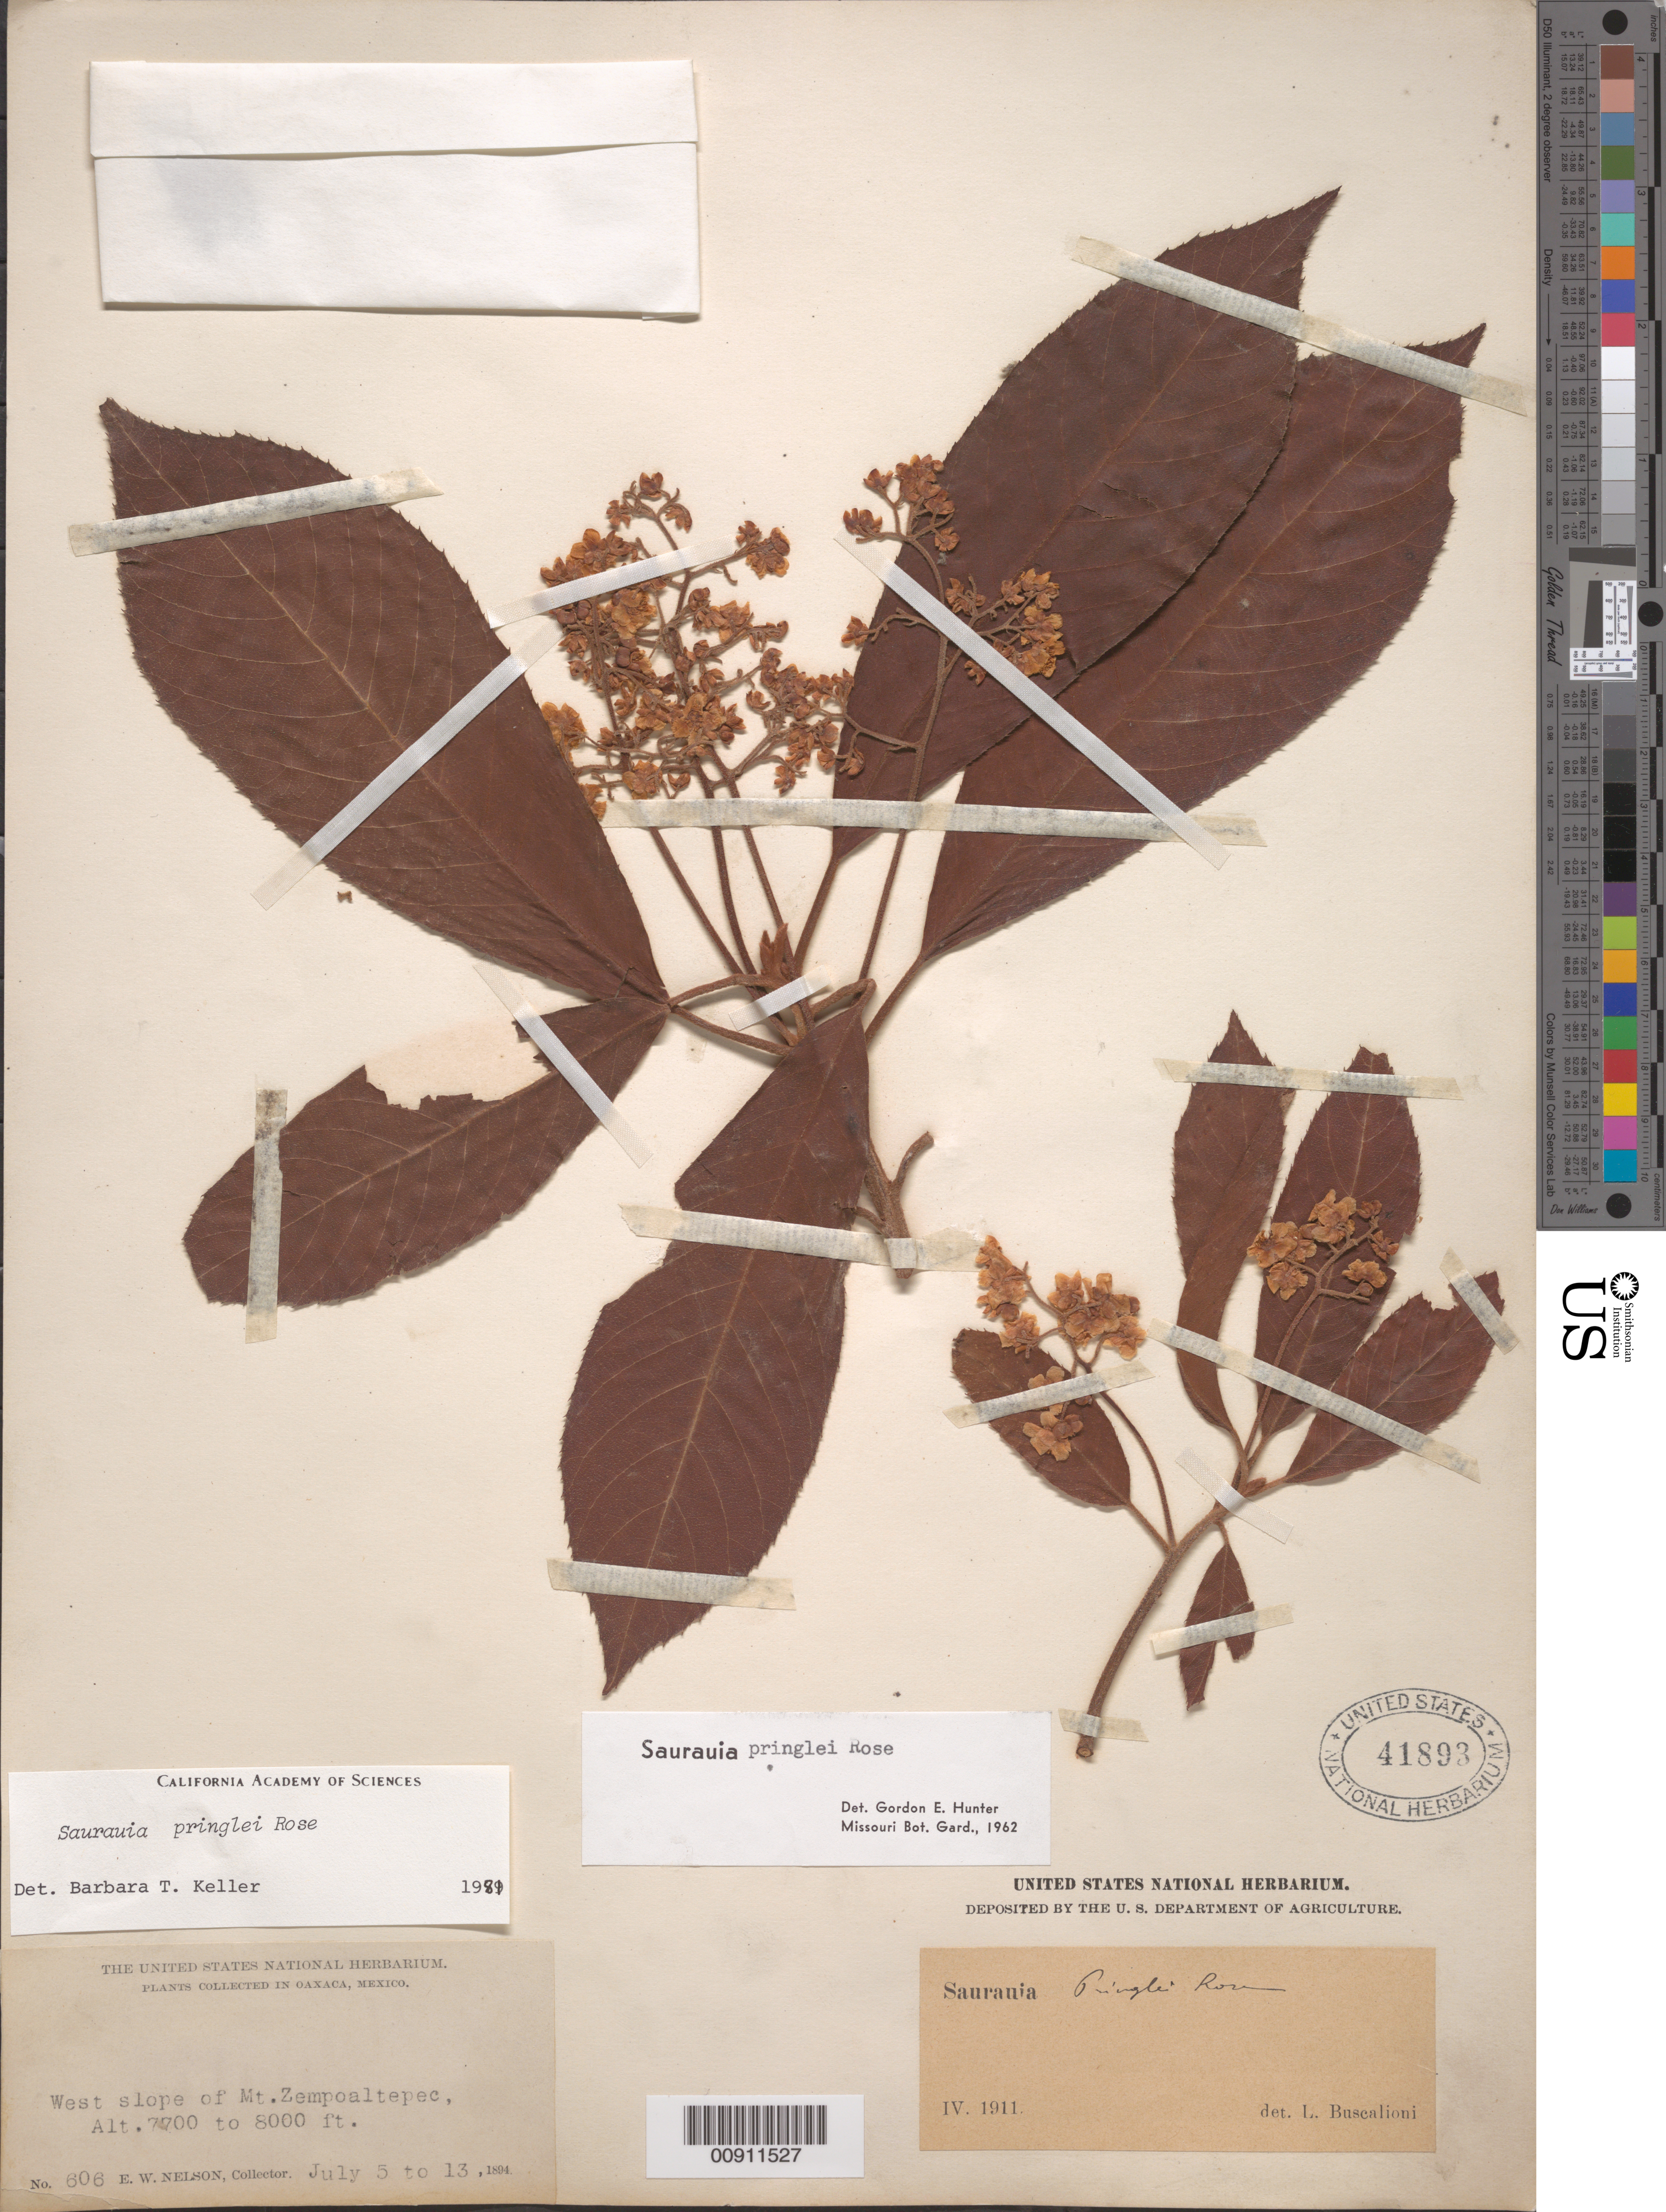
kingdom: Plantae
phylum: Tracheophyta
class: Magnoliopsida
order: Ericales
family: Actinidiaceae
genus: Saurauia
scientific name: Saurauia pringlei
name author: Rose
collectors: E. W. Nelson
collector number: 606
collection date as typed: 05 Jul 1894 to 13 Jul 1894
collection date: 1894-07-05/1894-07-13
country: Mexico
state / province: Oaxaca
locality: West slope of Mt. Zempoaltepec, Oaxaca.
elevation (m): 2347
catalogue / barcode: US 41893